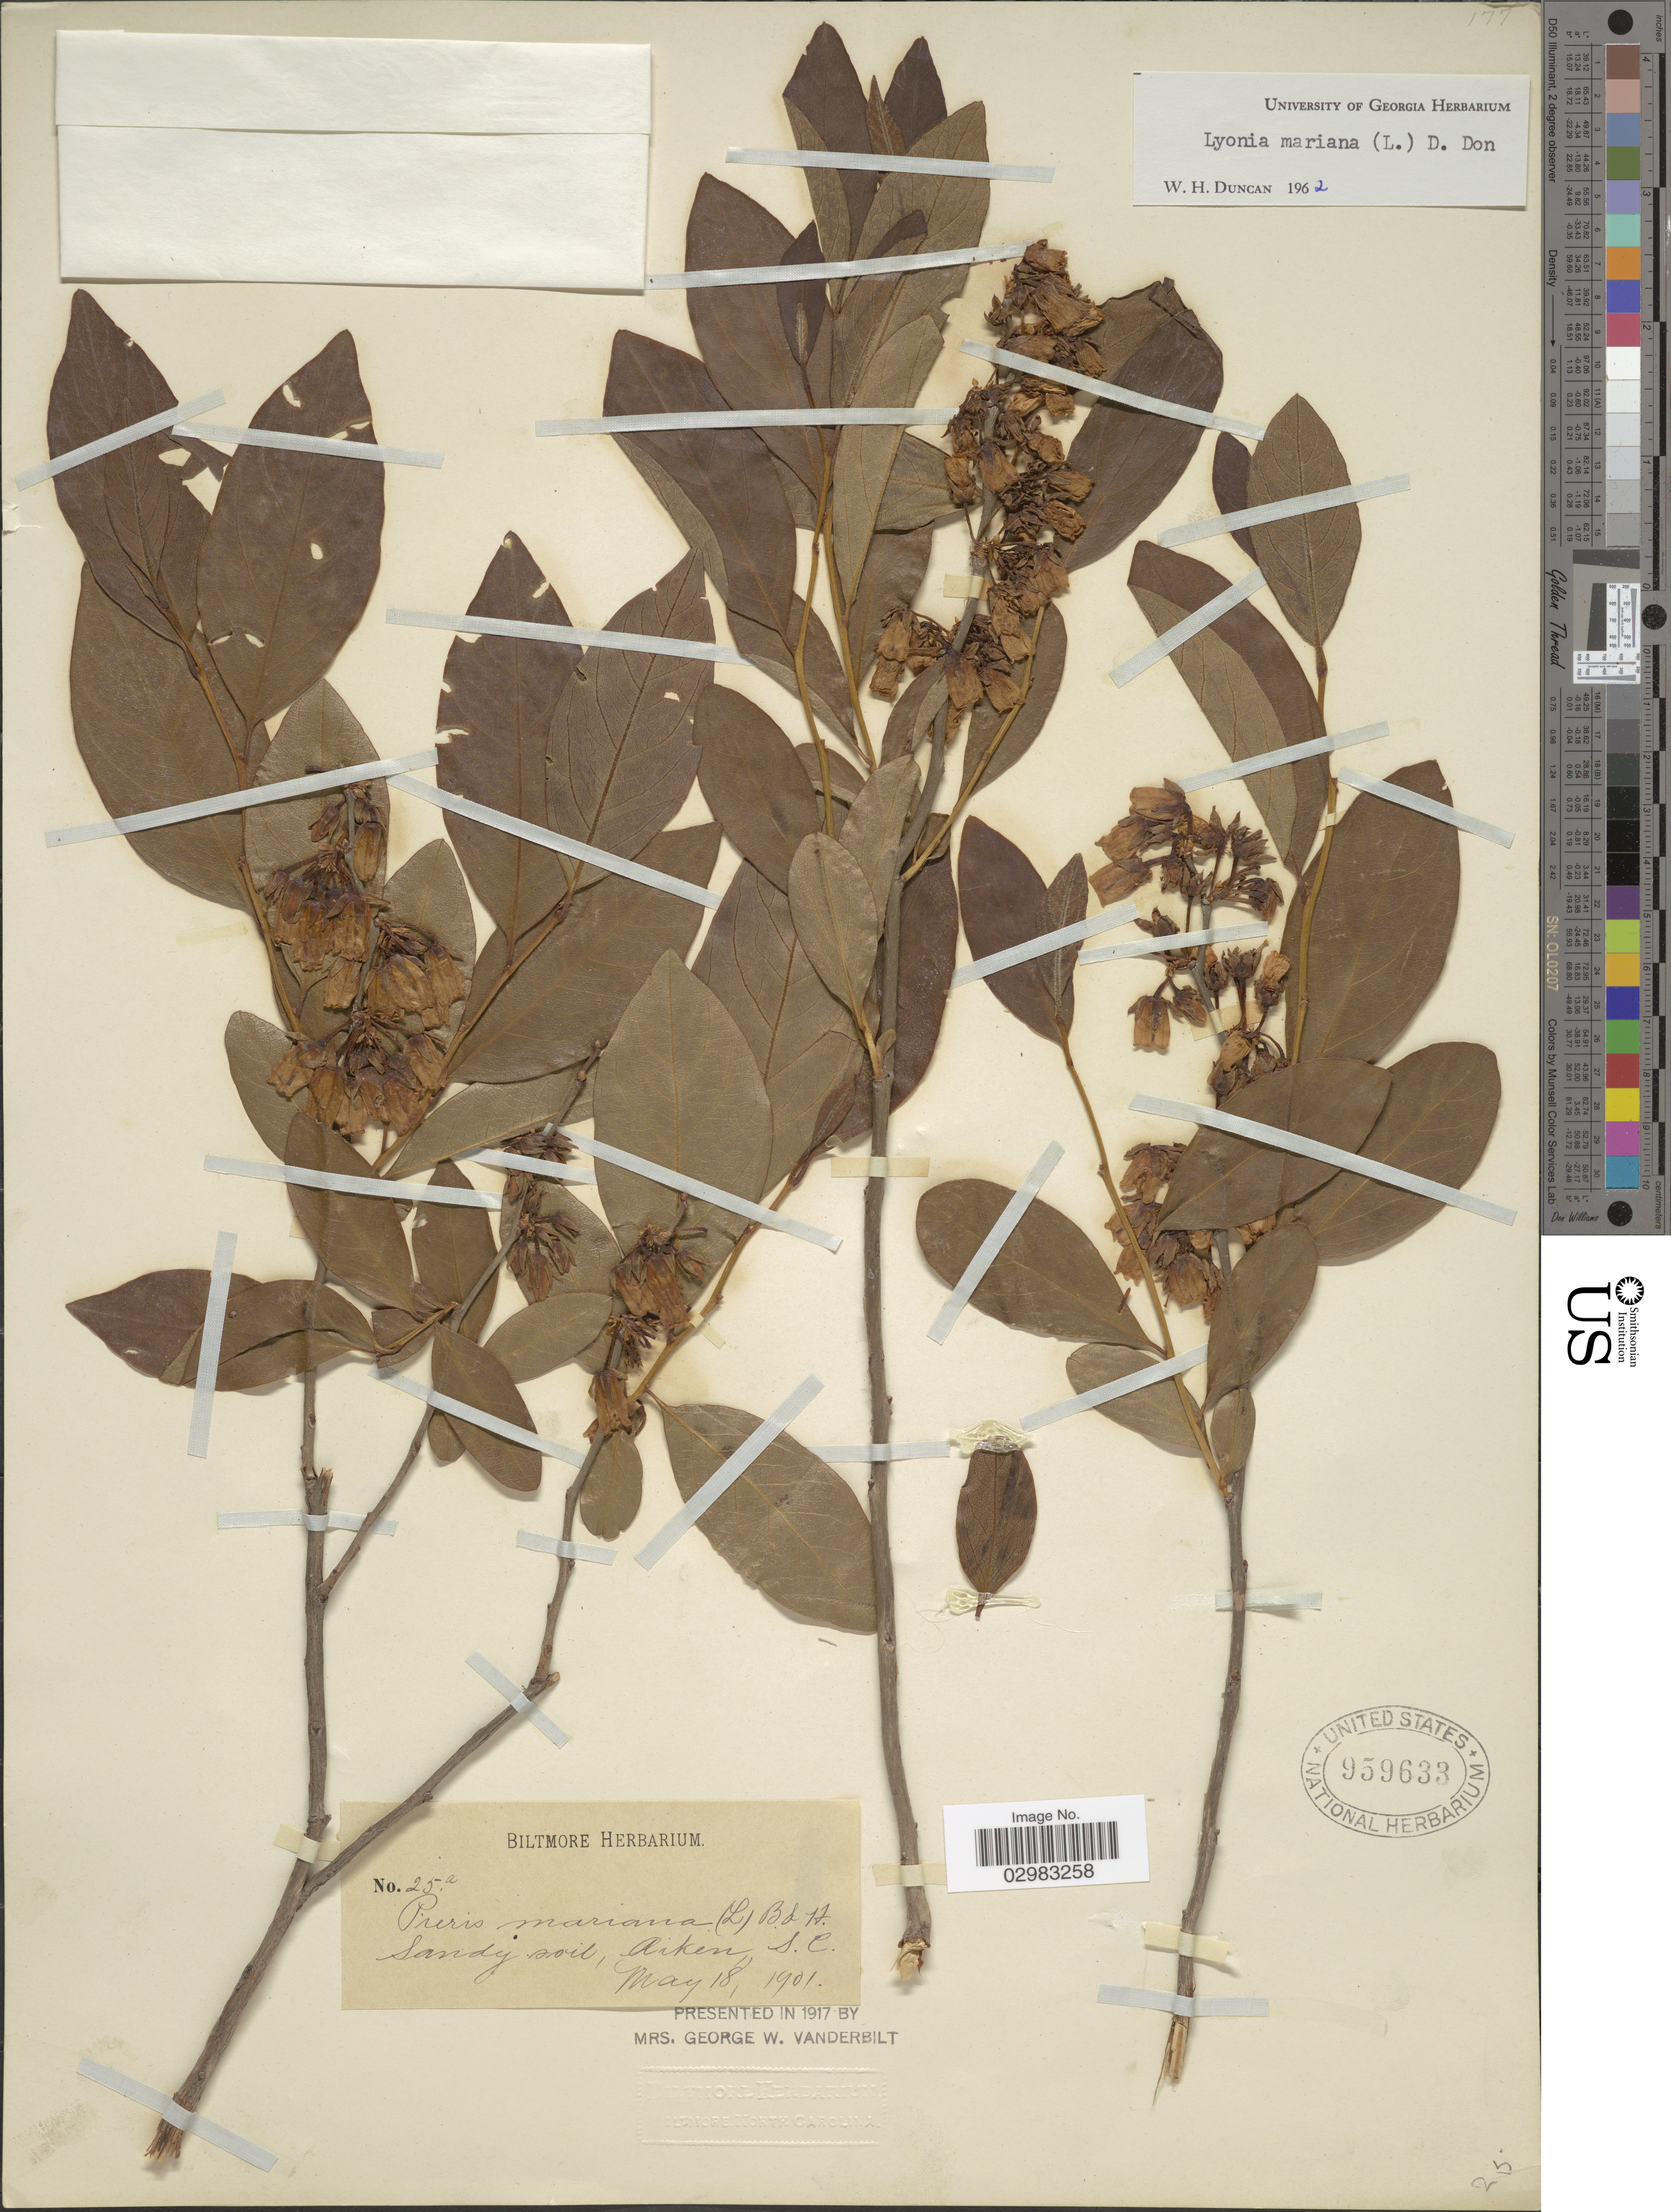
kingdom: Plantae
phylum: Tracheophyta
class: Magnoliopsida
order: Ericales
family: Ericaceae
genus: Lyonia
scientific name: Lyonia mariana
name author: (L.) D. Don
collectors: ex herb. Biltmore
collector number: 25a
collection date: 1901-05-18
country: United States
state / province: South Carolina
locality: Aiken.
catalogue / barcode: US 959633